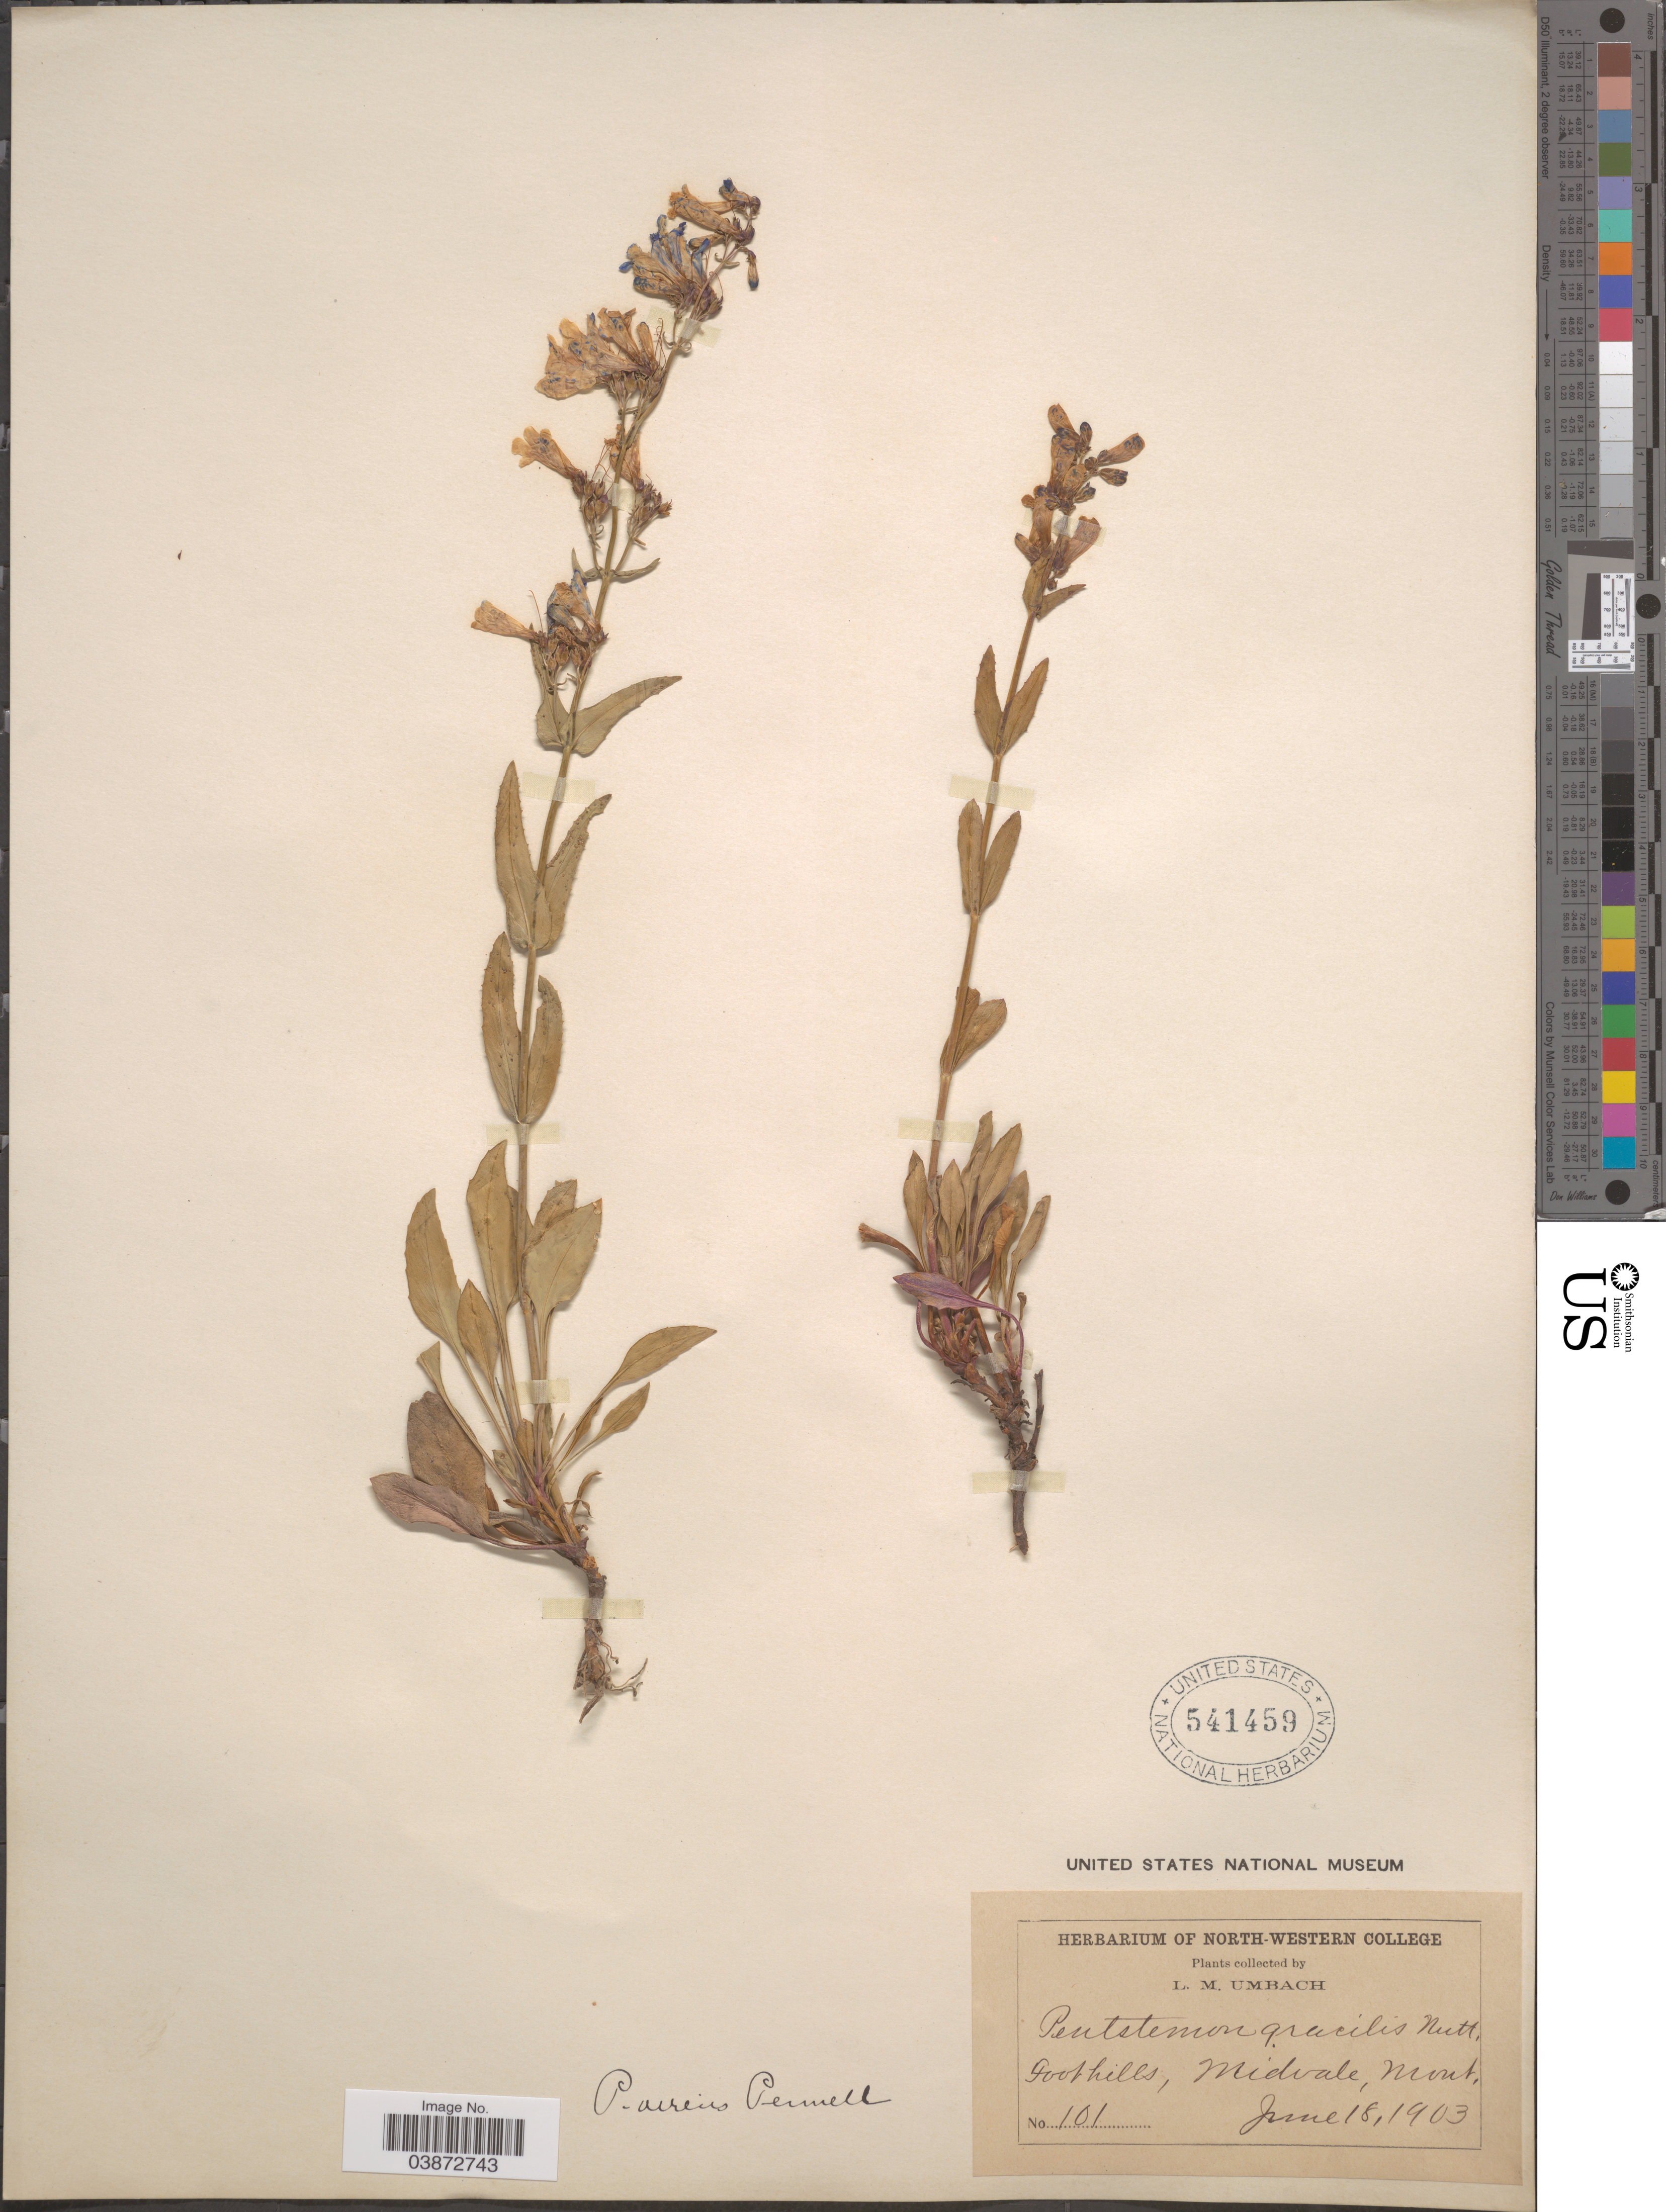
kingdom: Plantae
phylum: Tracheophyta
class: Magnoliopsida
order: Lamiales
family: Plantaginaceae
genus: Penstemon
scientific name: Penstemon albertinus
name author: Greene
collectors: L. M. Umbach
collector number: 101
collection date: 1903-06-18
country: United States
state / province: Montana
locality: Foothills, Midvale.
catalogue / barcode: US 541459